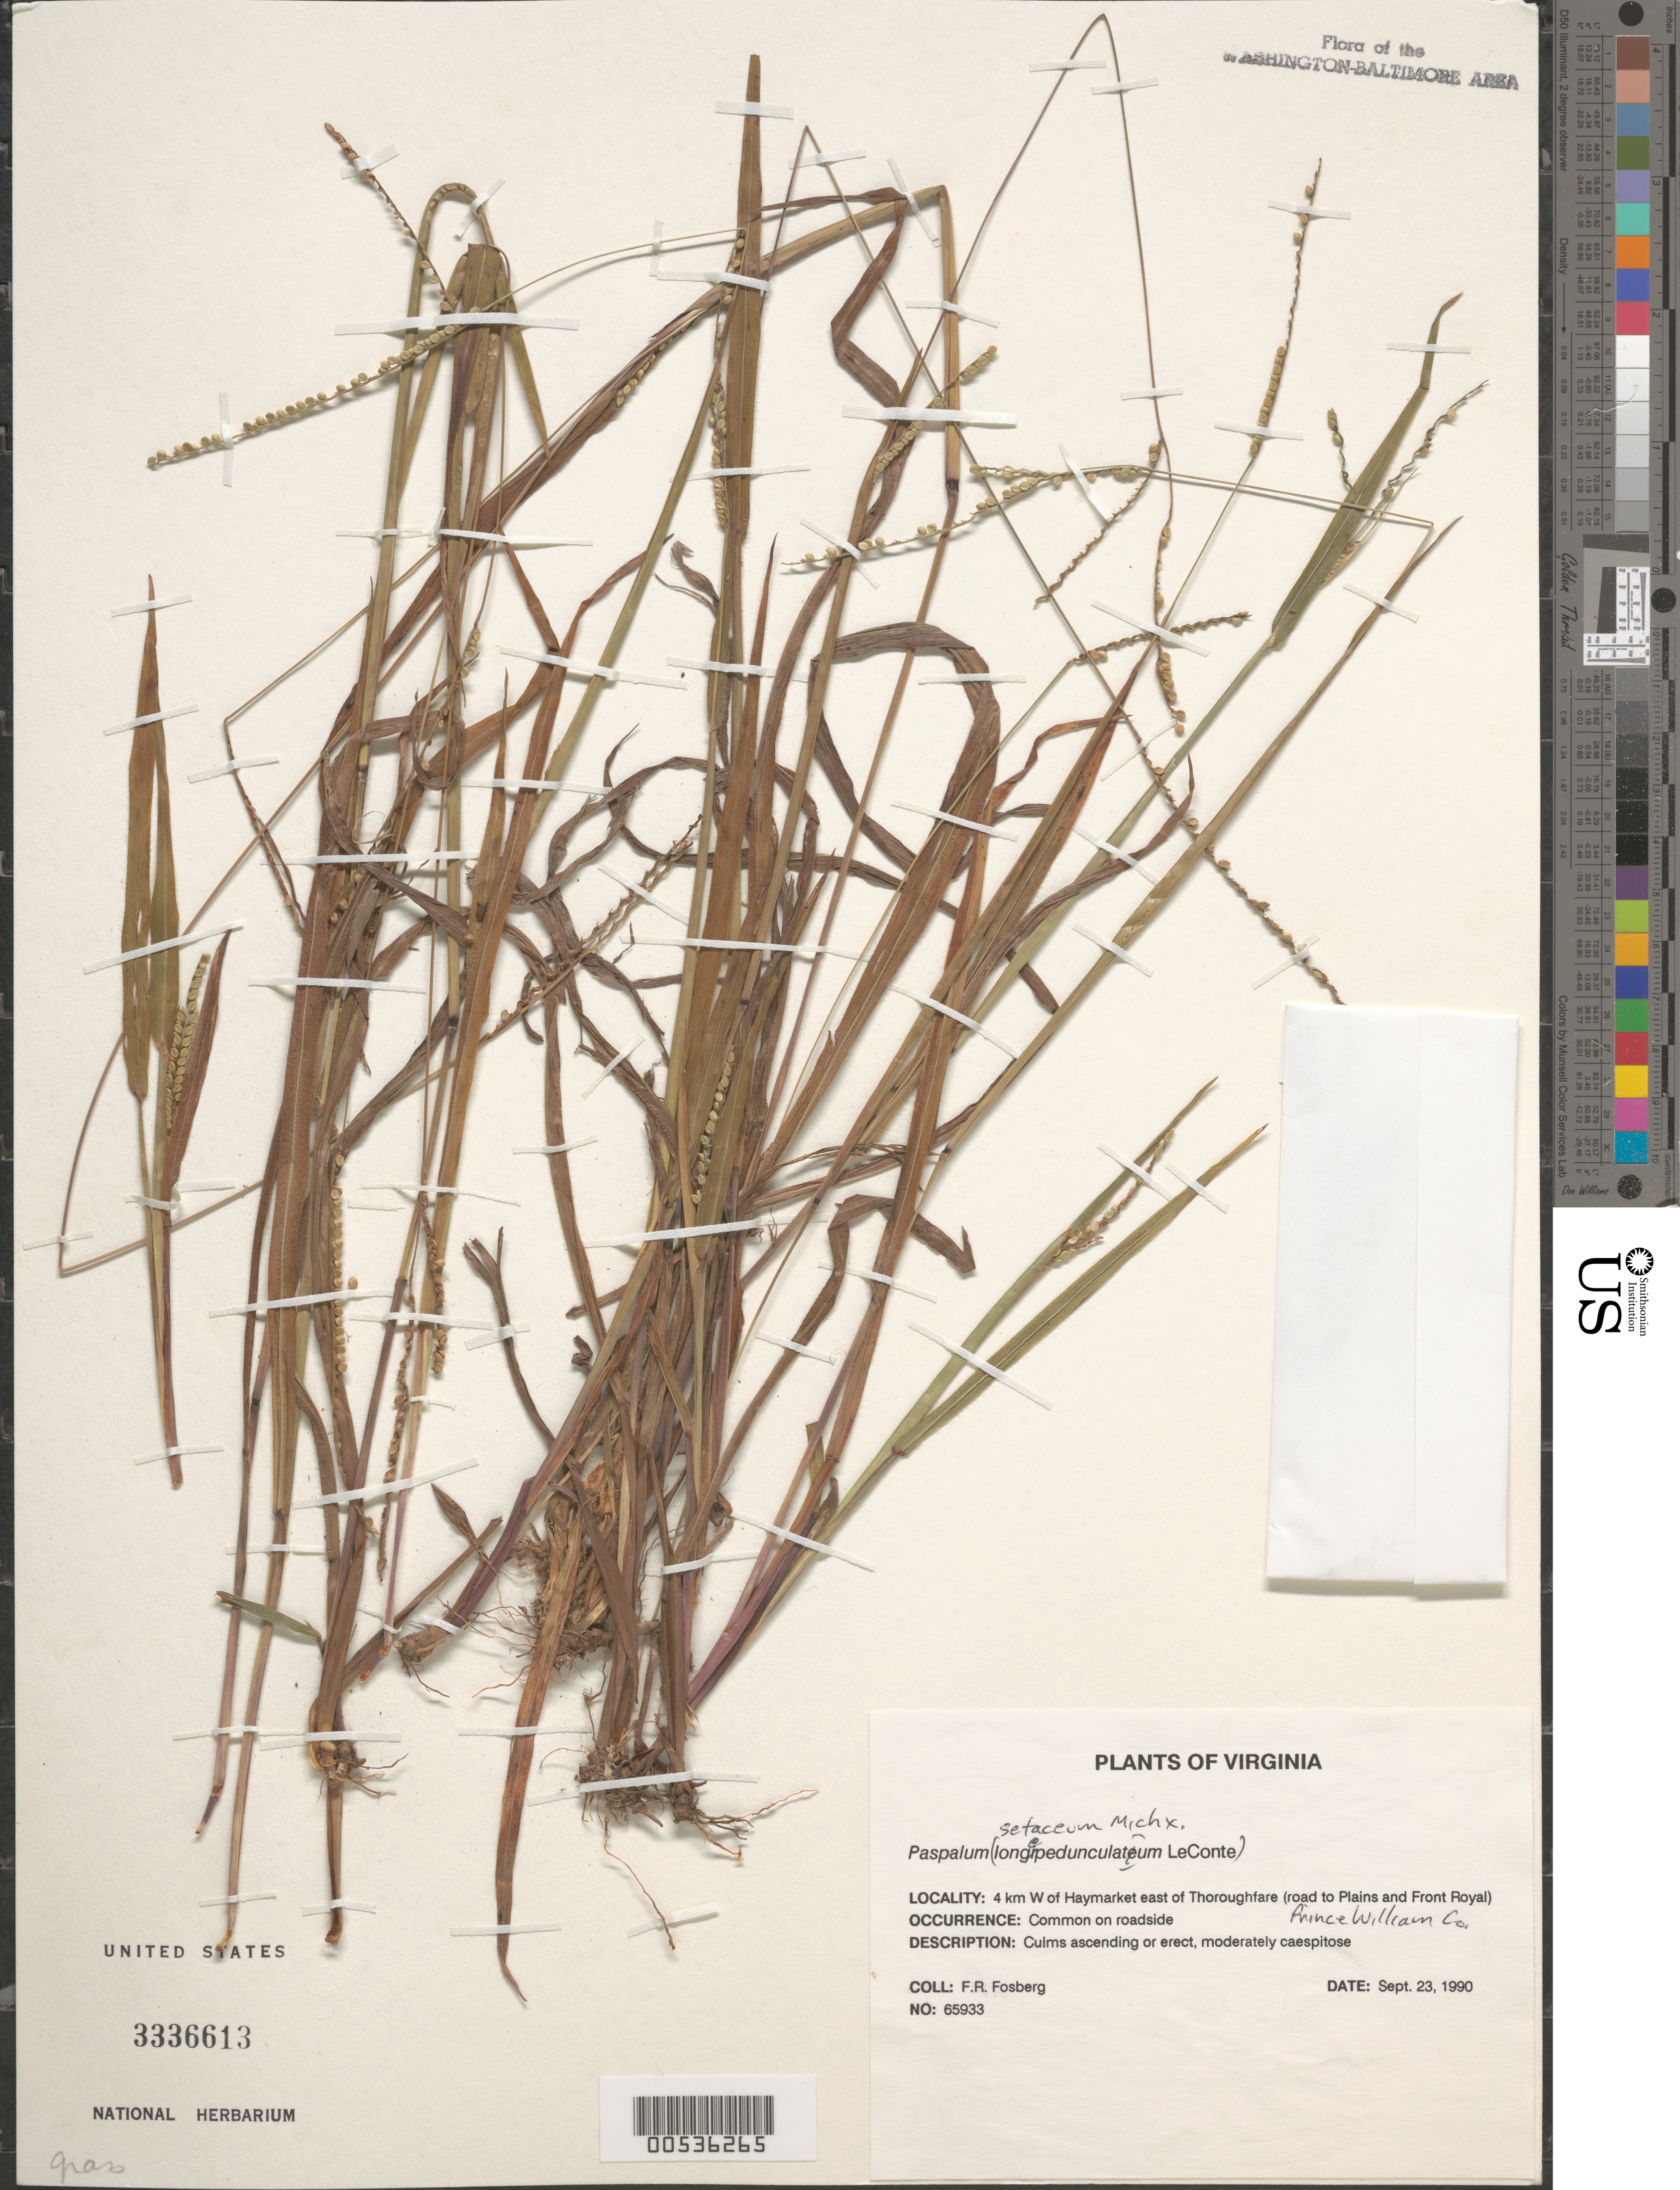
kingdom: Plantae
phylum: Tracheophyta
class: Liliopsida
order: Poales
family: Poaceae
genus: Paspalum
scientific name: Paspalum setaceum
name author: Michx.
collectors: F. R. Fosberg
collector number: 65933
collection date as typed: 23 Sep 1990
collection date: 1990-09-23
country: United States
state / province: Virginia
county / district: Prince William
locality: W of Haymarket, E of Thorofare (road to Plains and front Royal)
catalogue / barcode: US 3336613